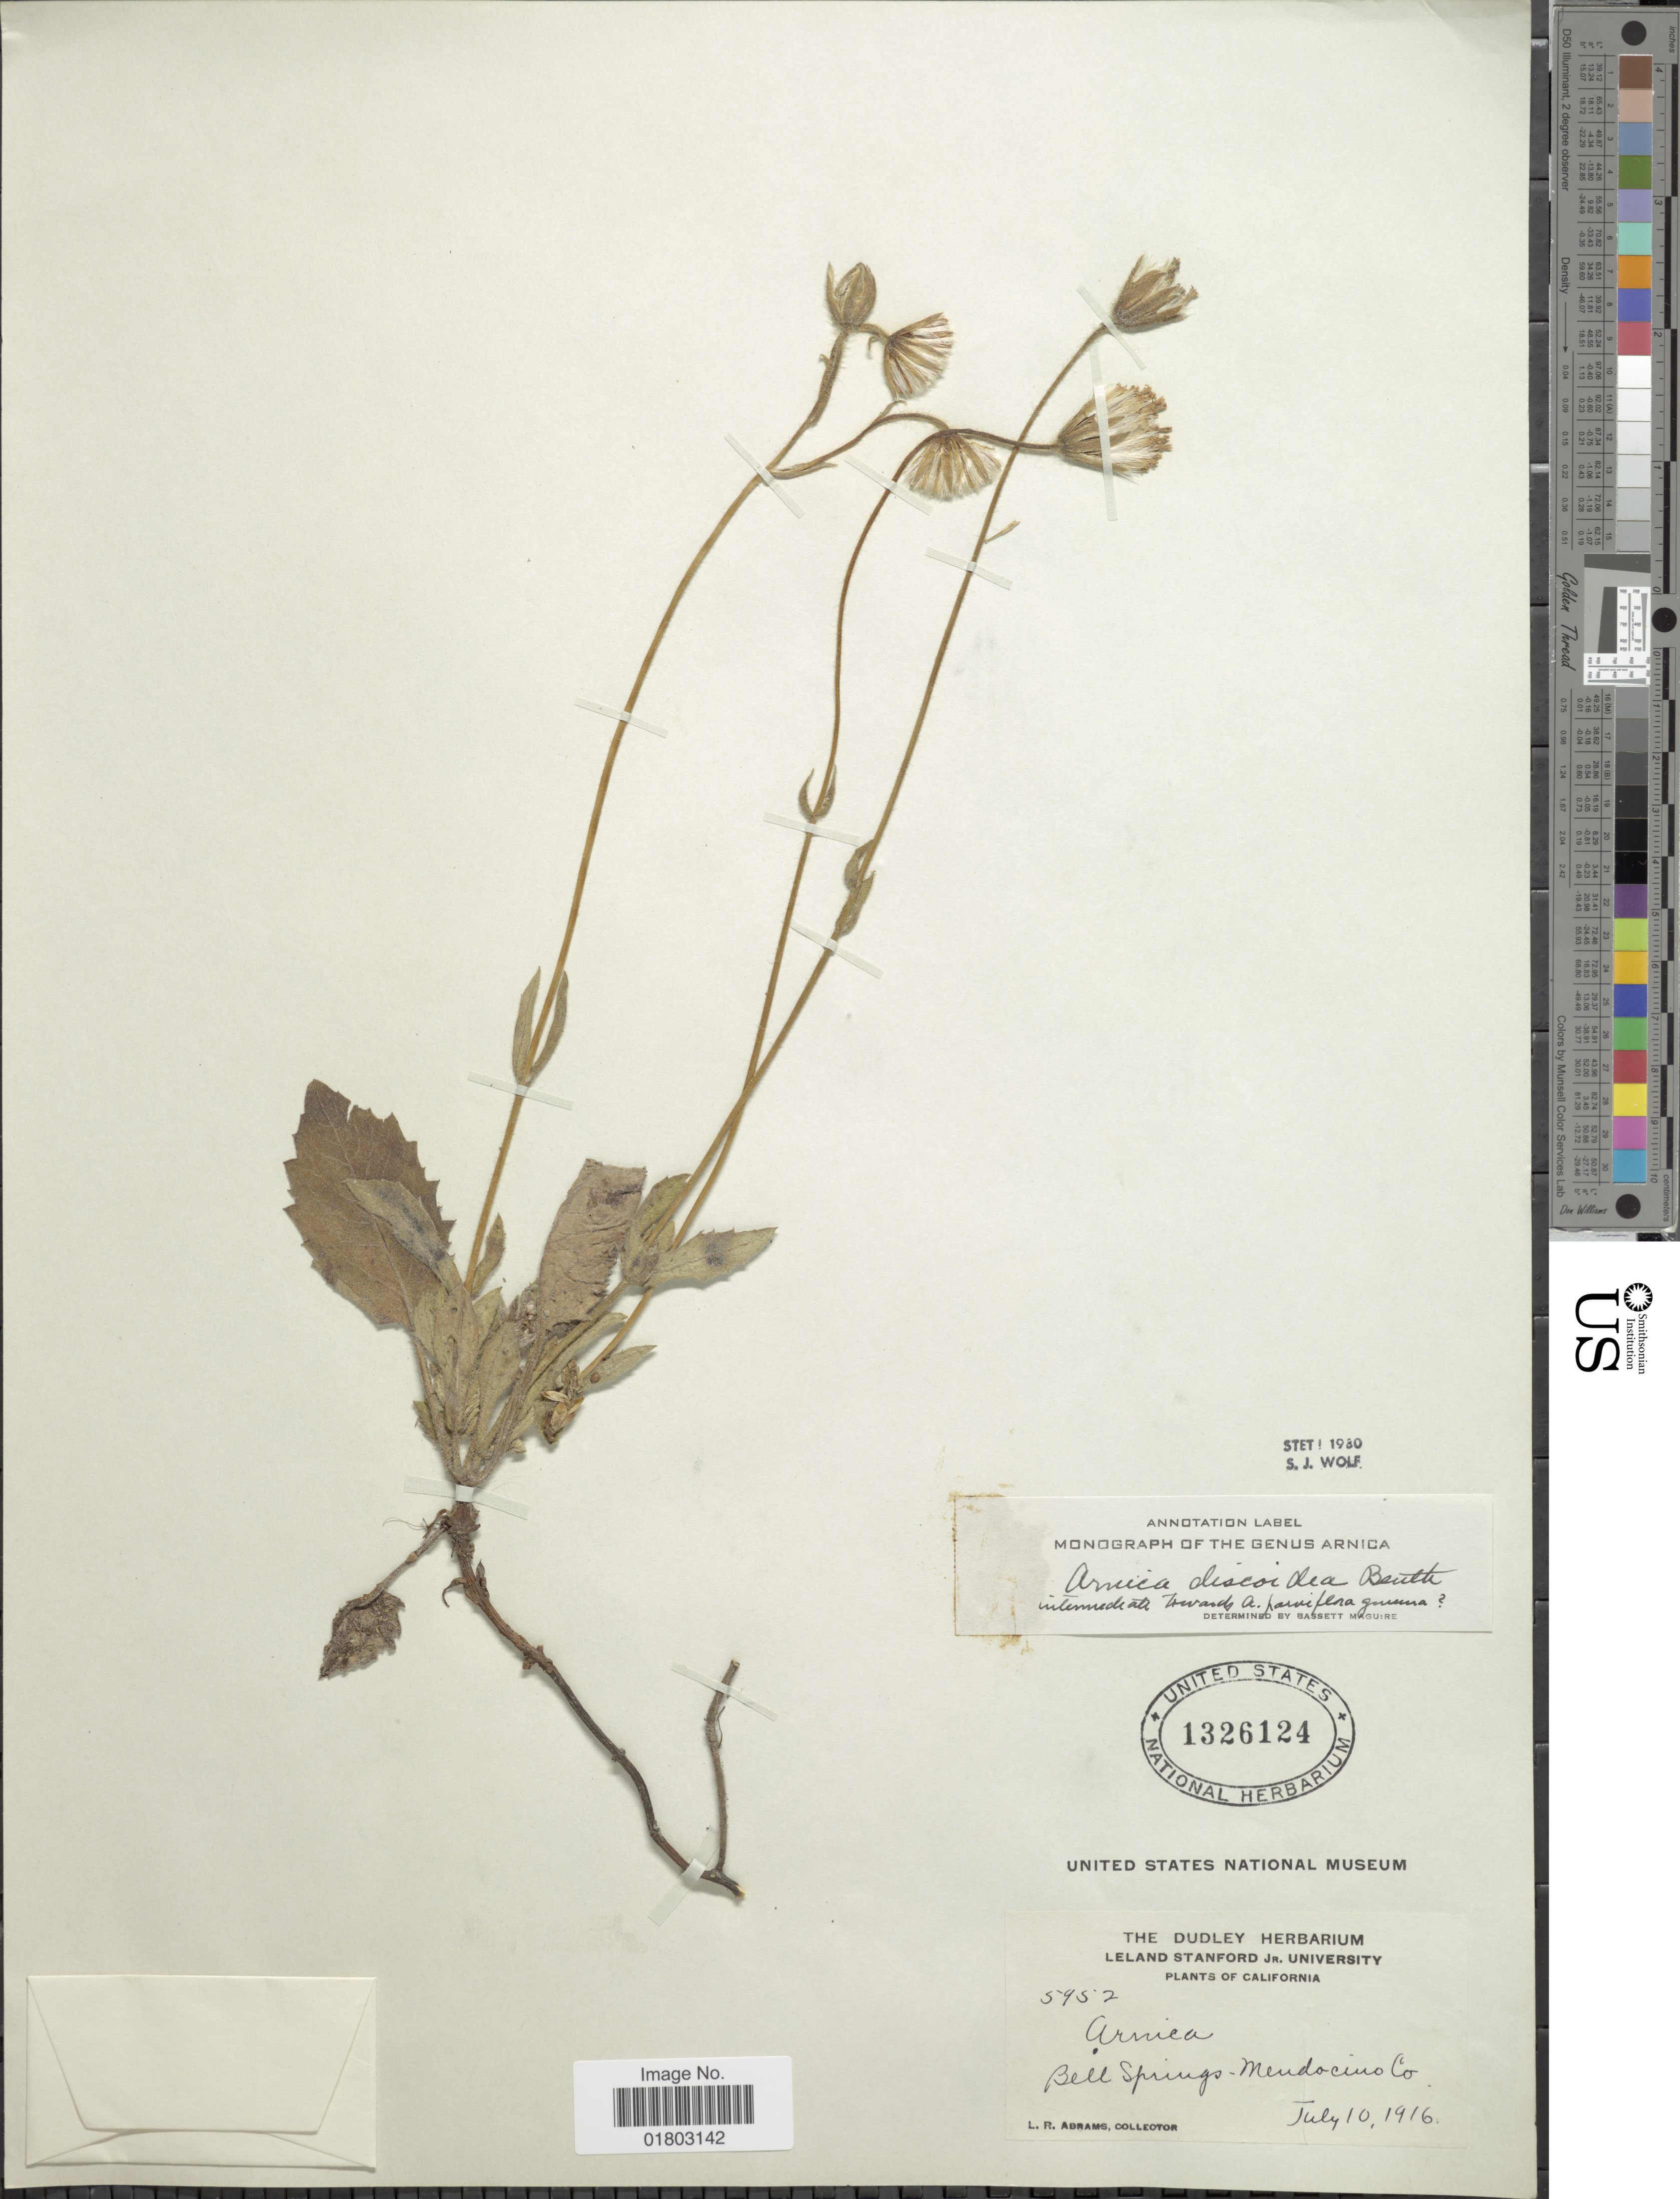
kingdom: Plantae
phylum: Tracheophyta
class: Magnoliopsida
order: Asterales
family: Asteraceae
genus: Arnica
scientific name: Arnica discoidea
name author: Benth.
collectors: L. Abrams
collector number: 5952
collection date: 1916-07-10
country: United States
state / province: California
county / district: Mendocino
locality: Bell Springs-Mendocino Co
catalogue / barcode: US 1326124